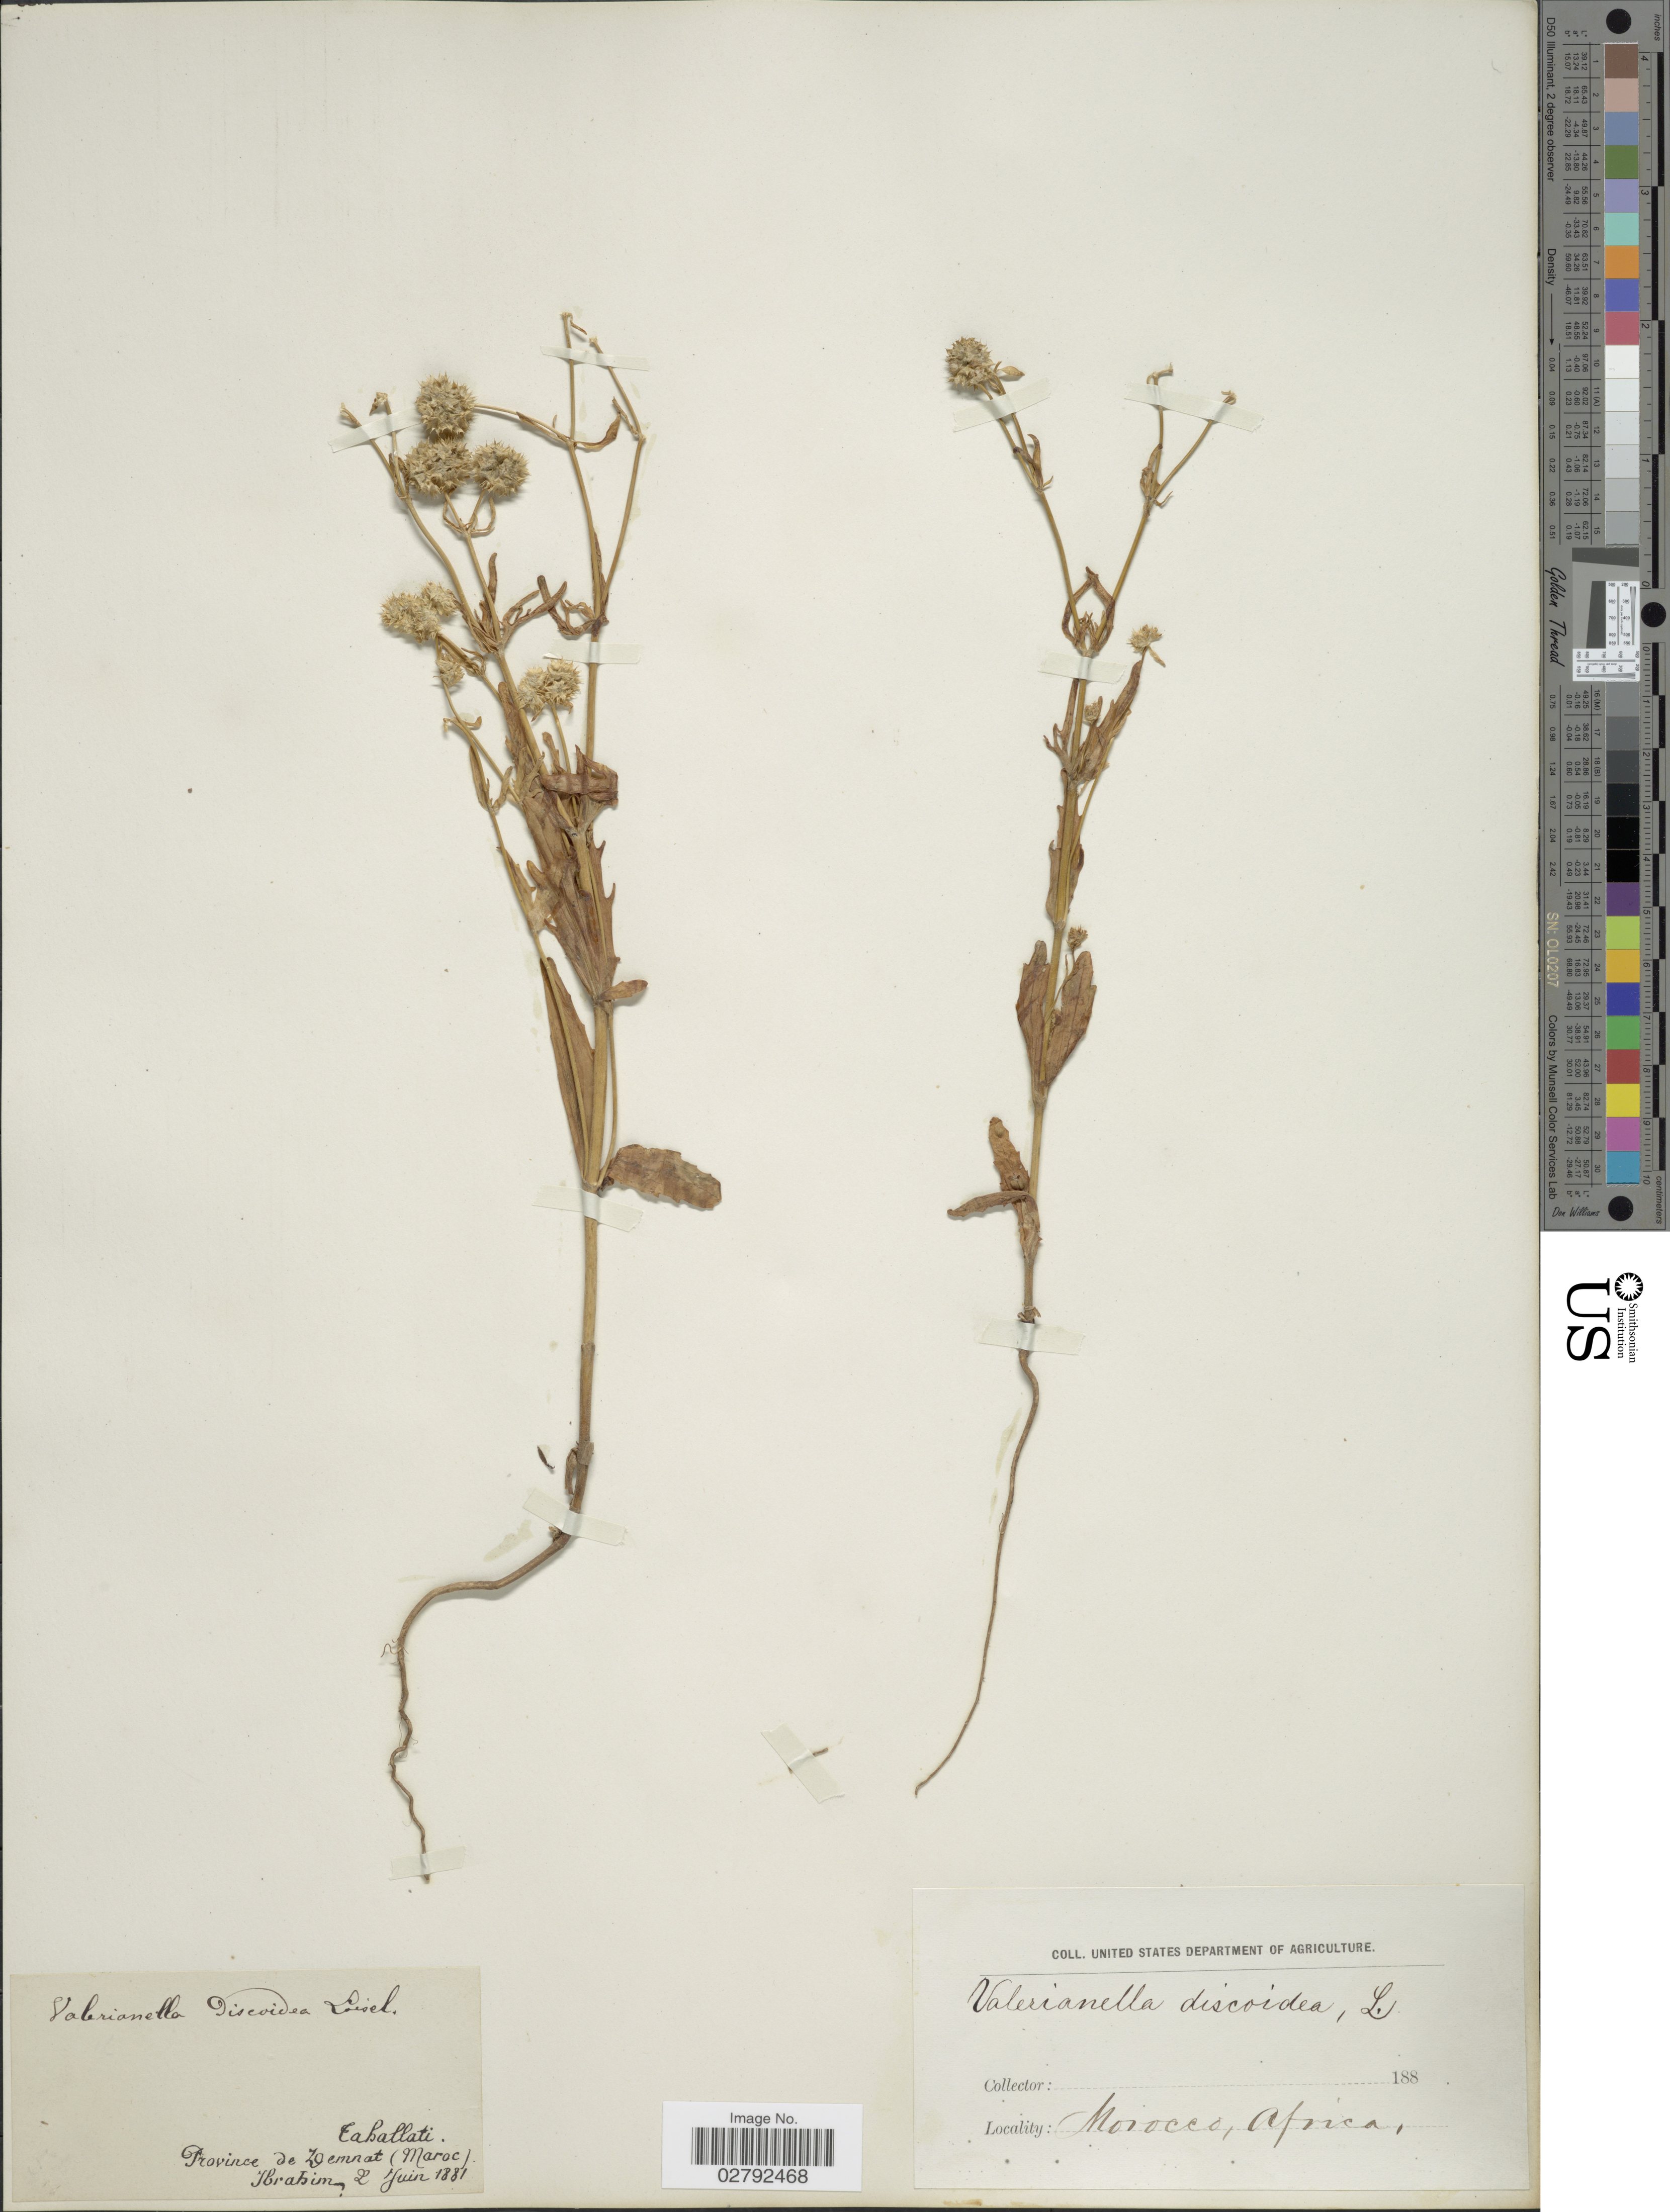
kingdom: Plantae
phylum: Tracheophyta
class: Magnoliopsida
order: Dipsacales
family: Caprifoliaceae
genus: Valerianella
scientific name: Valerianella discoidea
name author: (L.) Loisel.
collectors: -. Ibrahim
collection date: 1881-06-02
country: Morocco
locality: Cahallati. Province de Zemnat (Maroc)